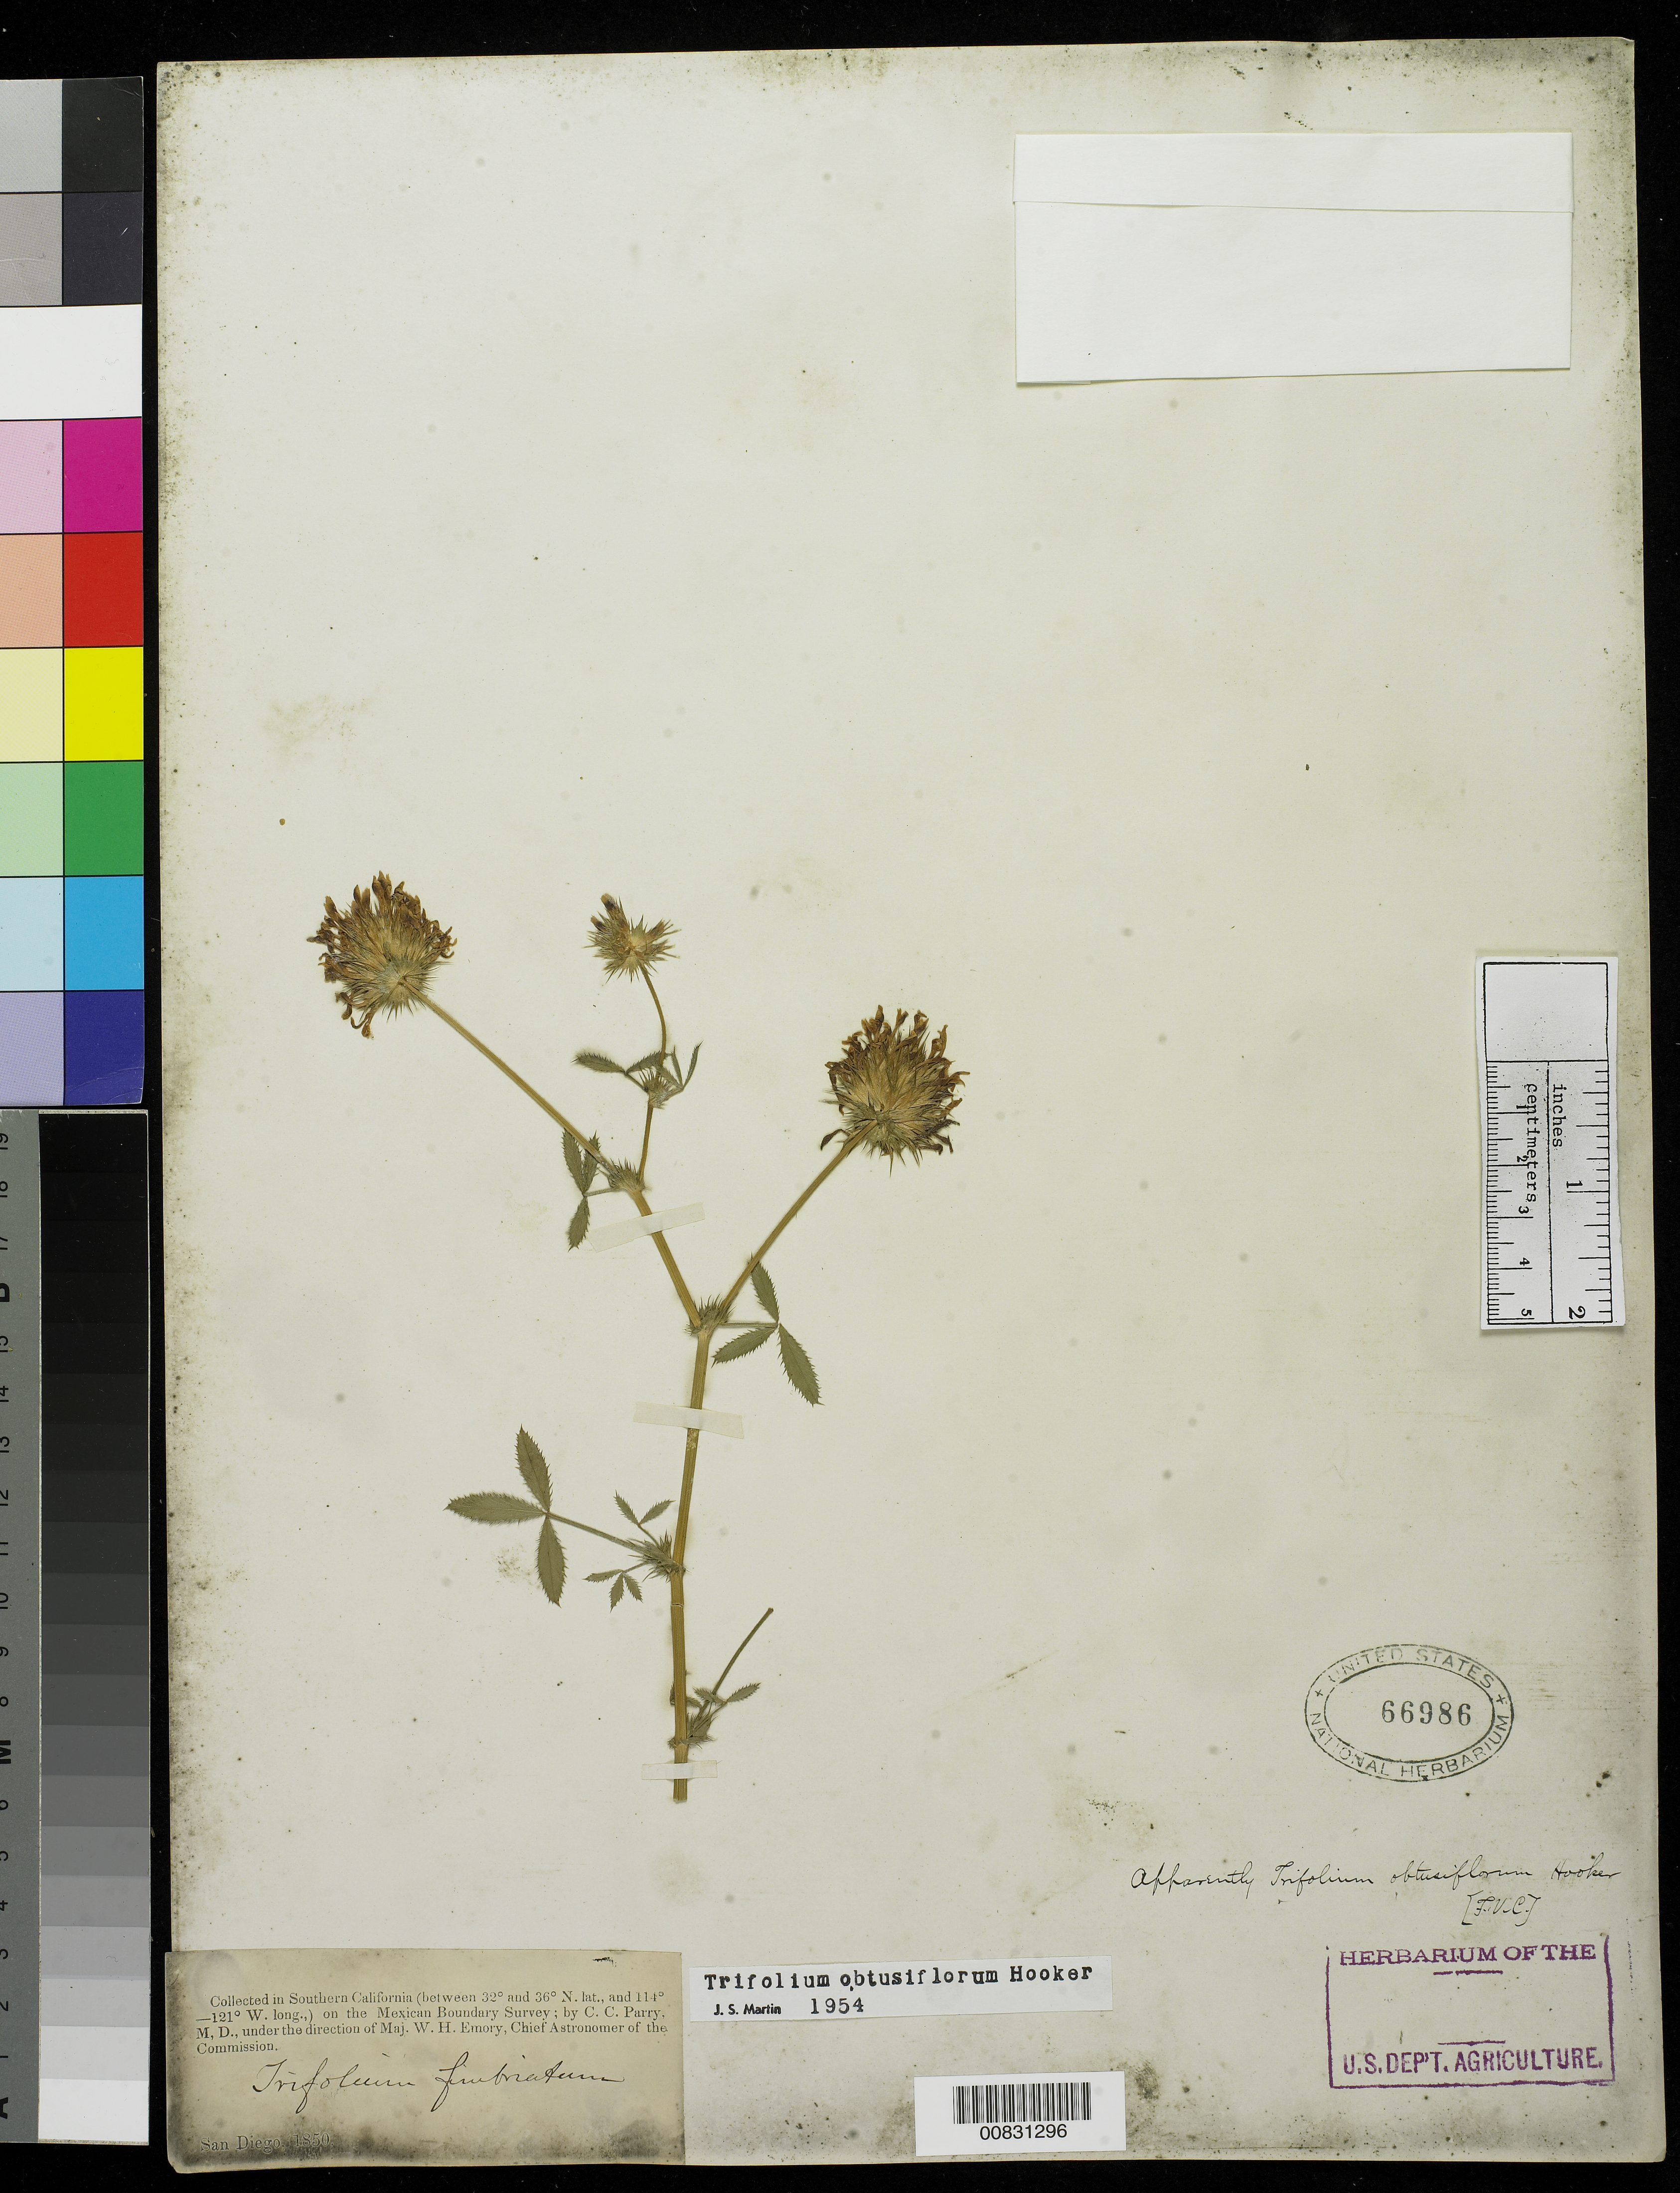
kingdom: Plantae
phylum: Tracheophyta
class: Magnoliopsida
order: Fabales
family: Fabaceae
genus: Trifolium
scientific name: Trifolium obtusiflorum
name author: Hook.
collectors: C. C. Parry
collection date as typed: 1850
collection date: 1850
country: United States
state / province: California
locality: Southern California.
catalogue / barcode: US 66986